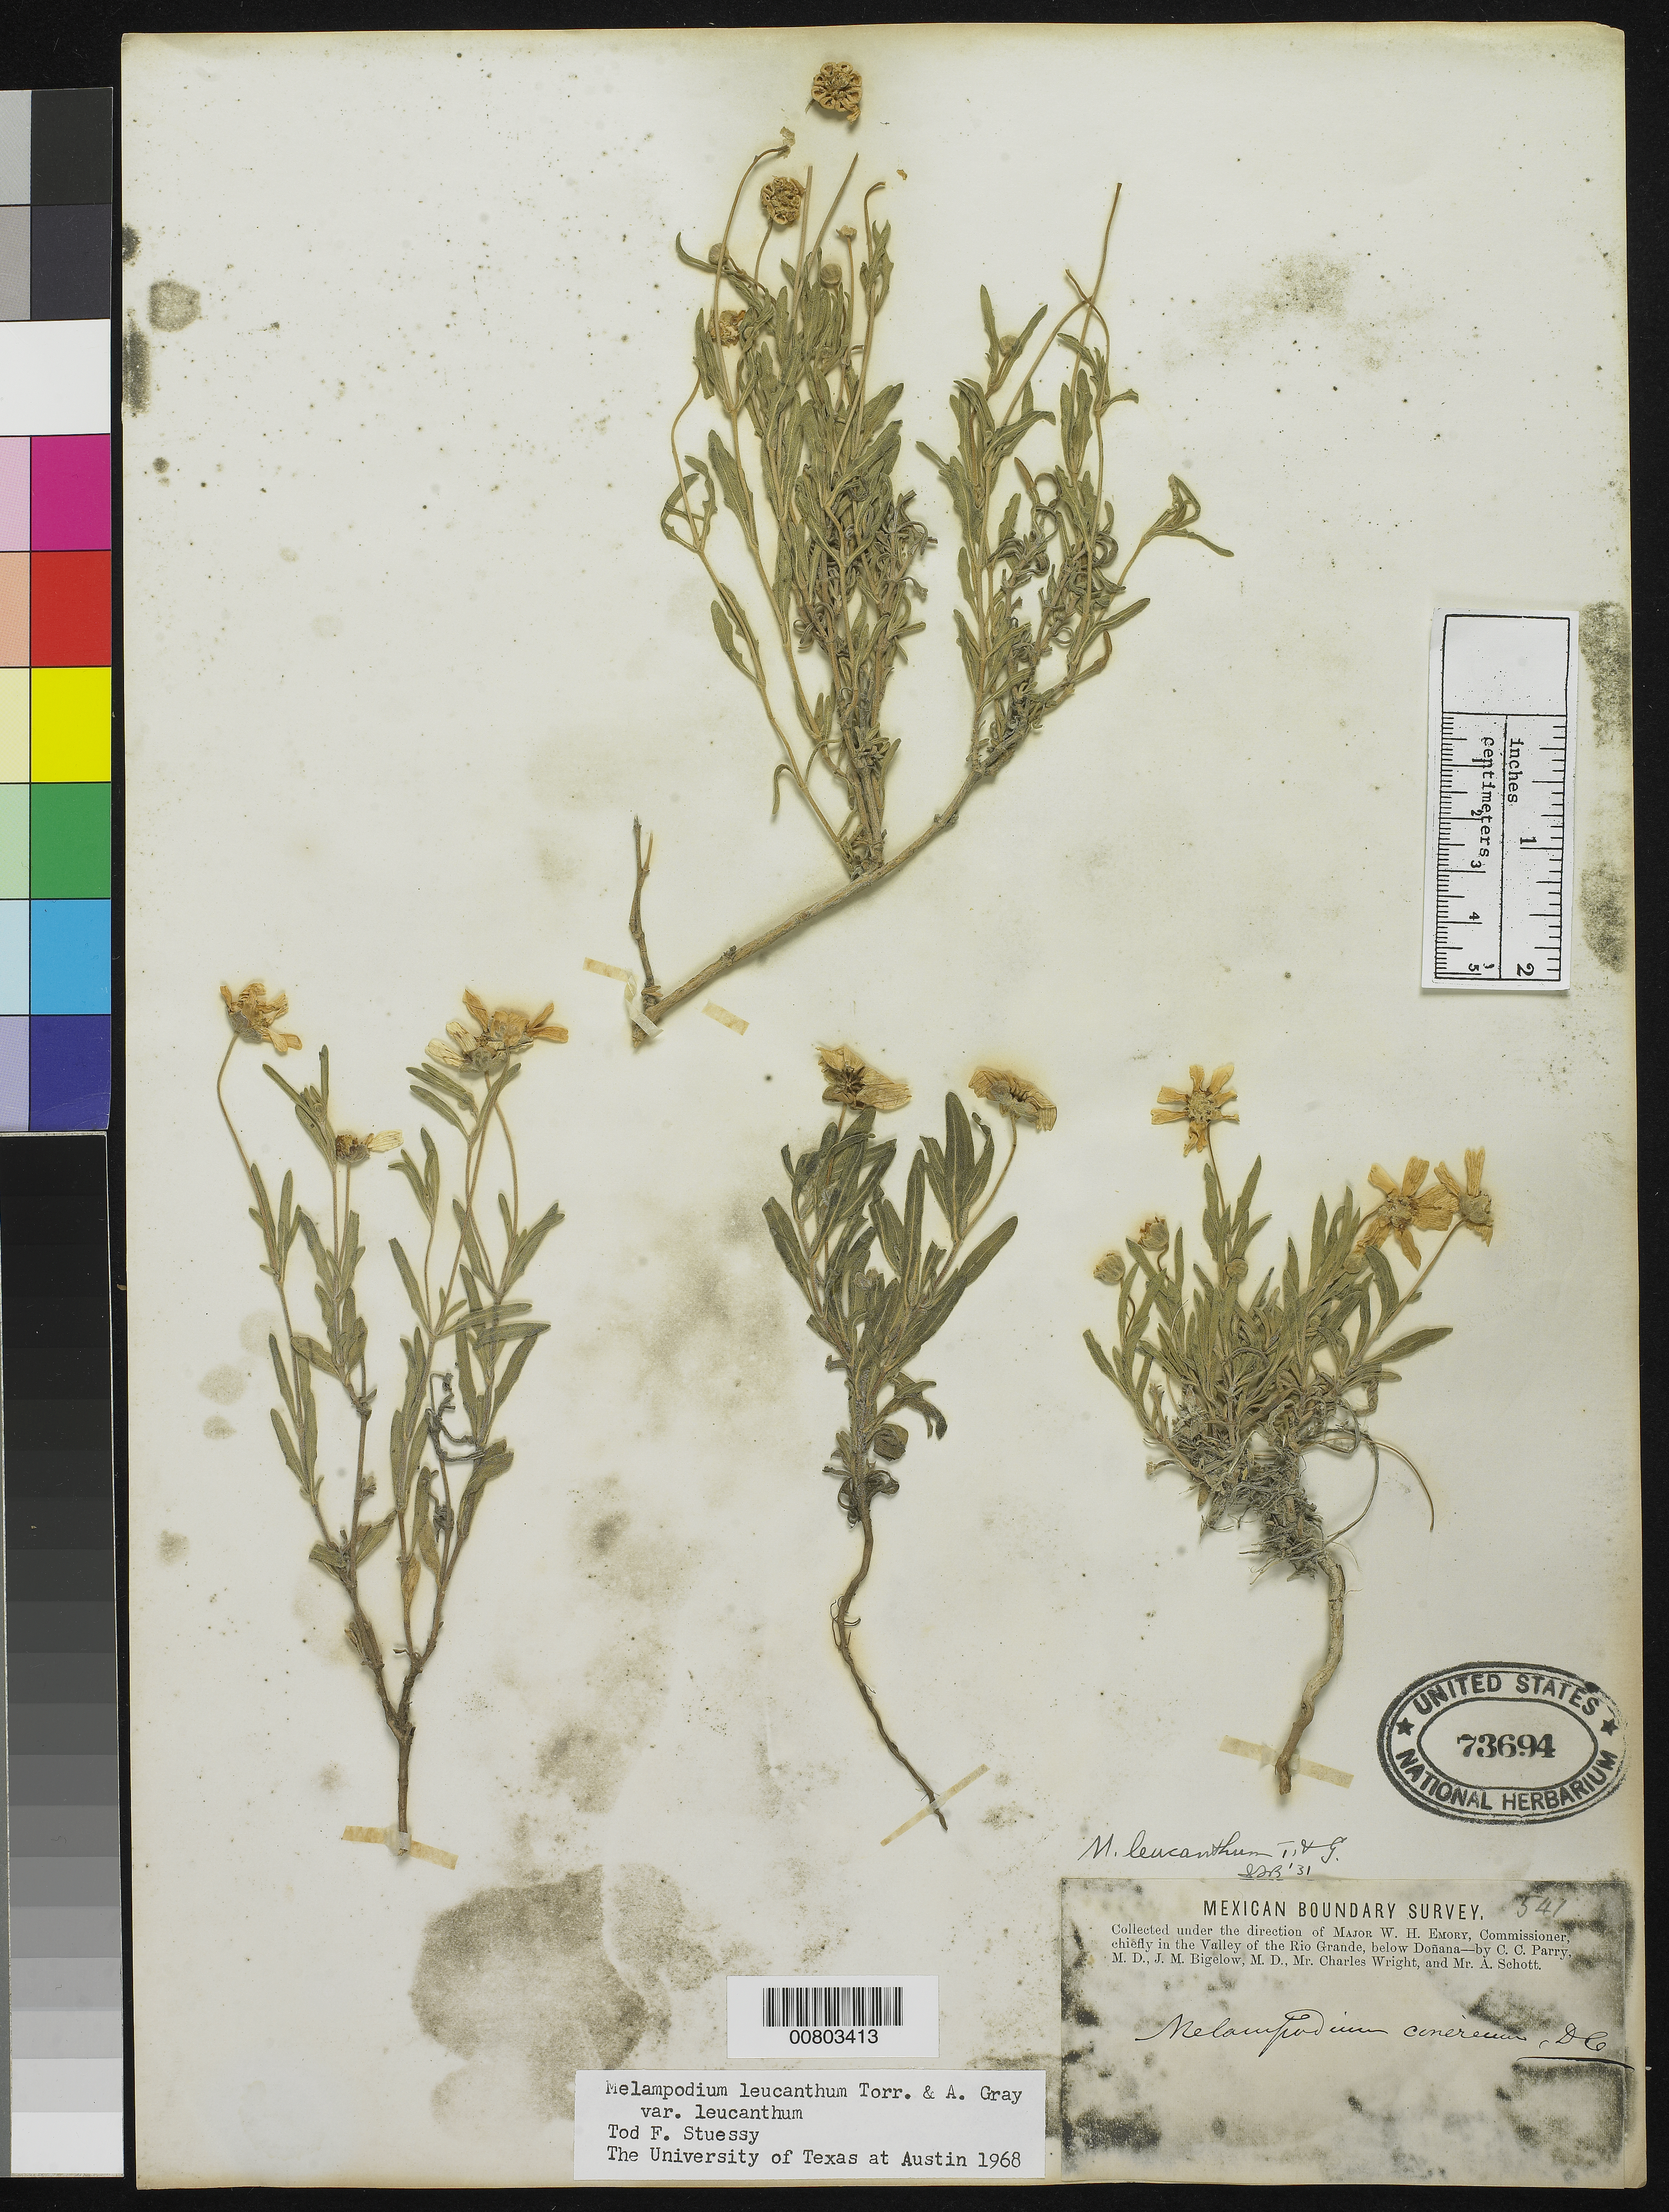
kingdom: Plantae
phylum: Tracheophyta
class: Magnoliopsida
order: Asterales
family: Asteraceae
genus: Melampodium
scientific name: Melampodium leucanthum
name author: Torr. & A. Gray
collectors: C. C. Parry, J. M. Bigelow, C. Wright & A. C. V. Schott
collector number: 541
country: United States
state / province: New Mexico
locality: Valley of the Rio Grande, below Doñana, New Mexico.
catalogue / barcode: US 73694